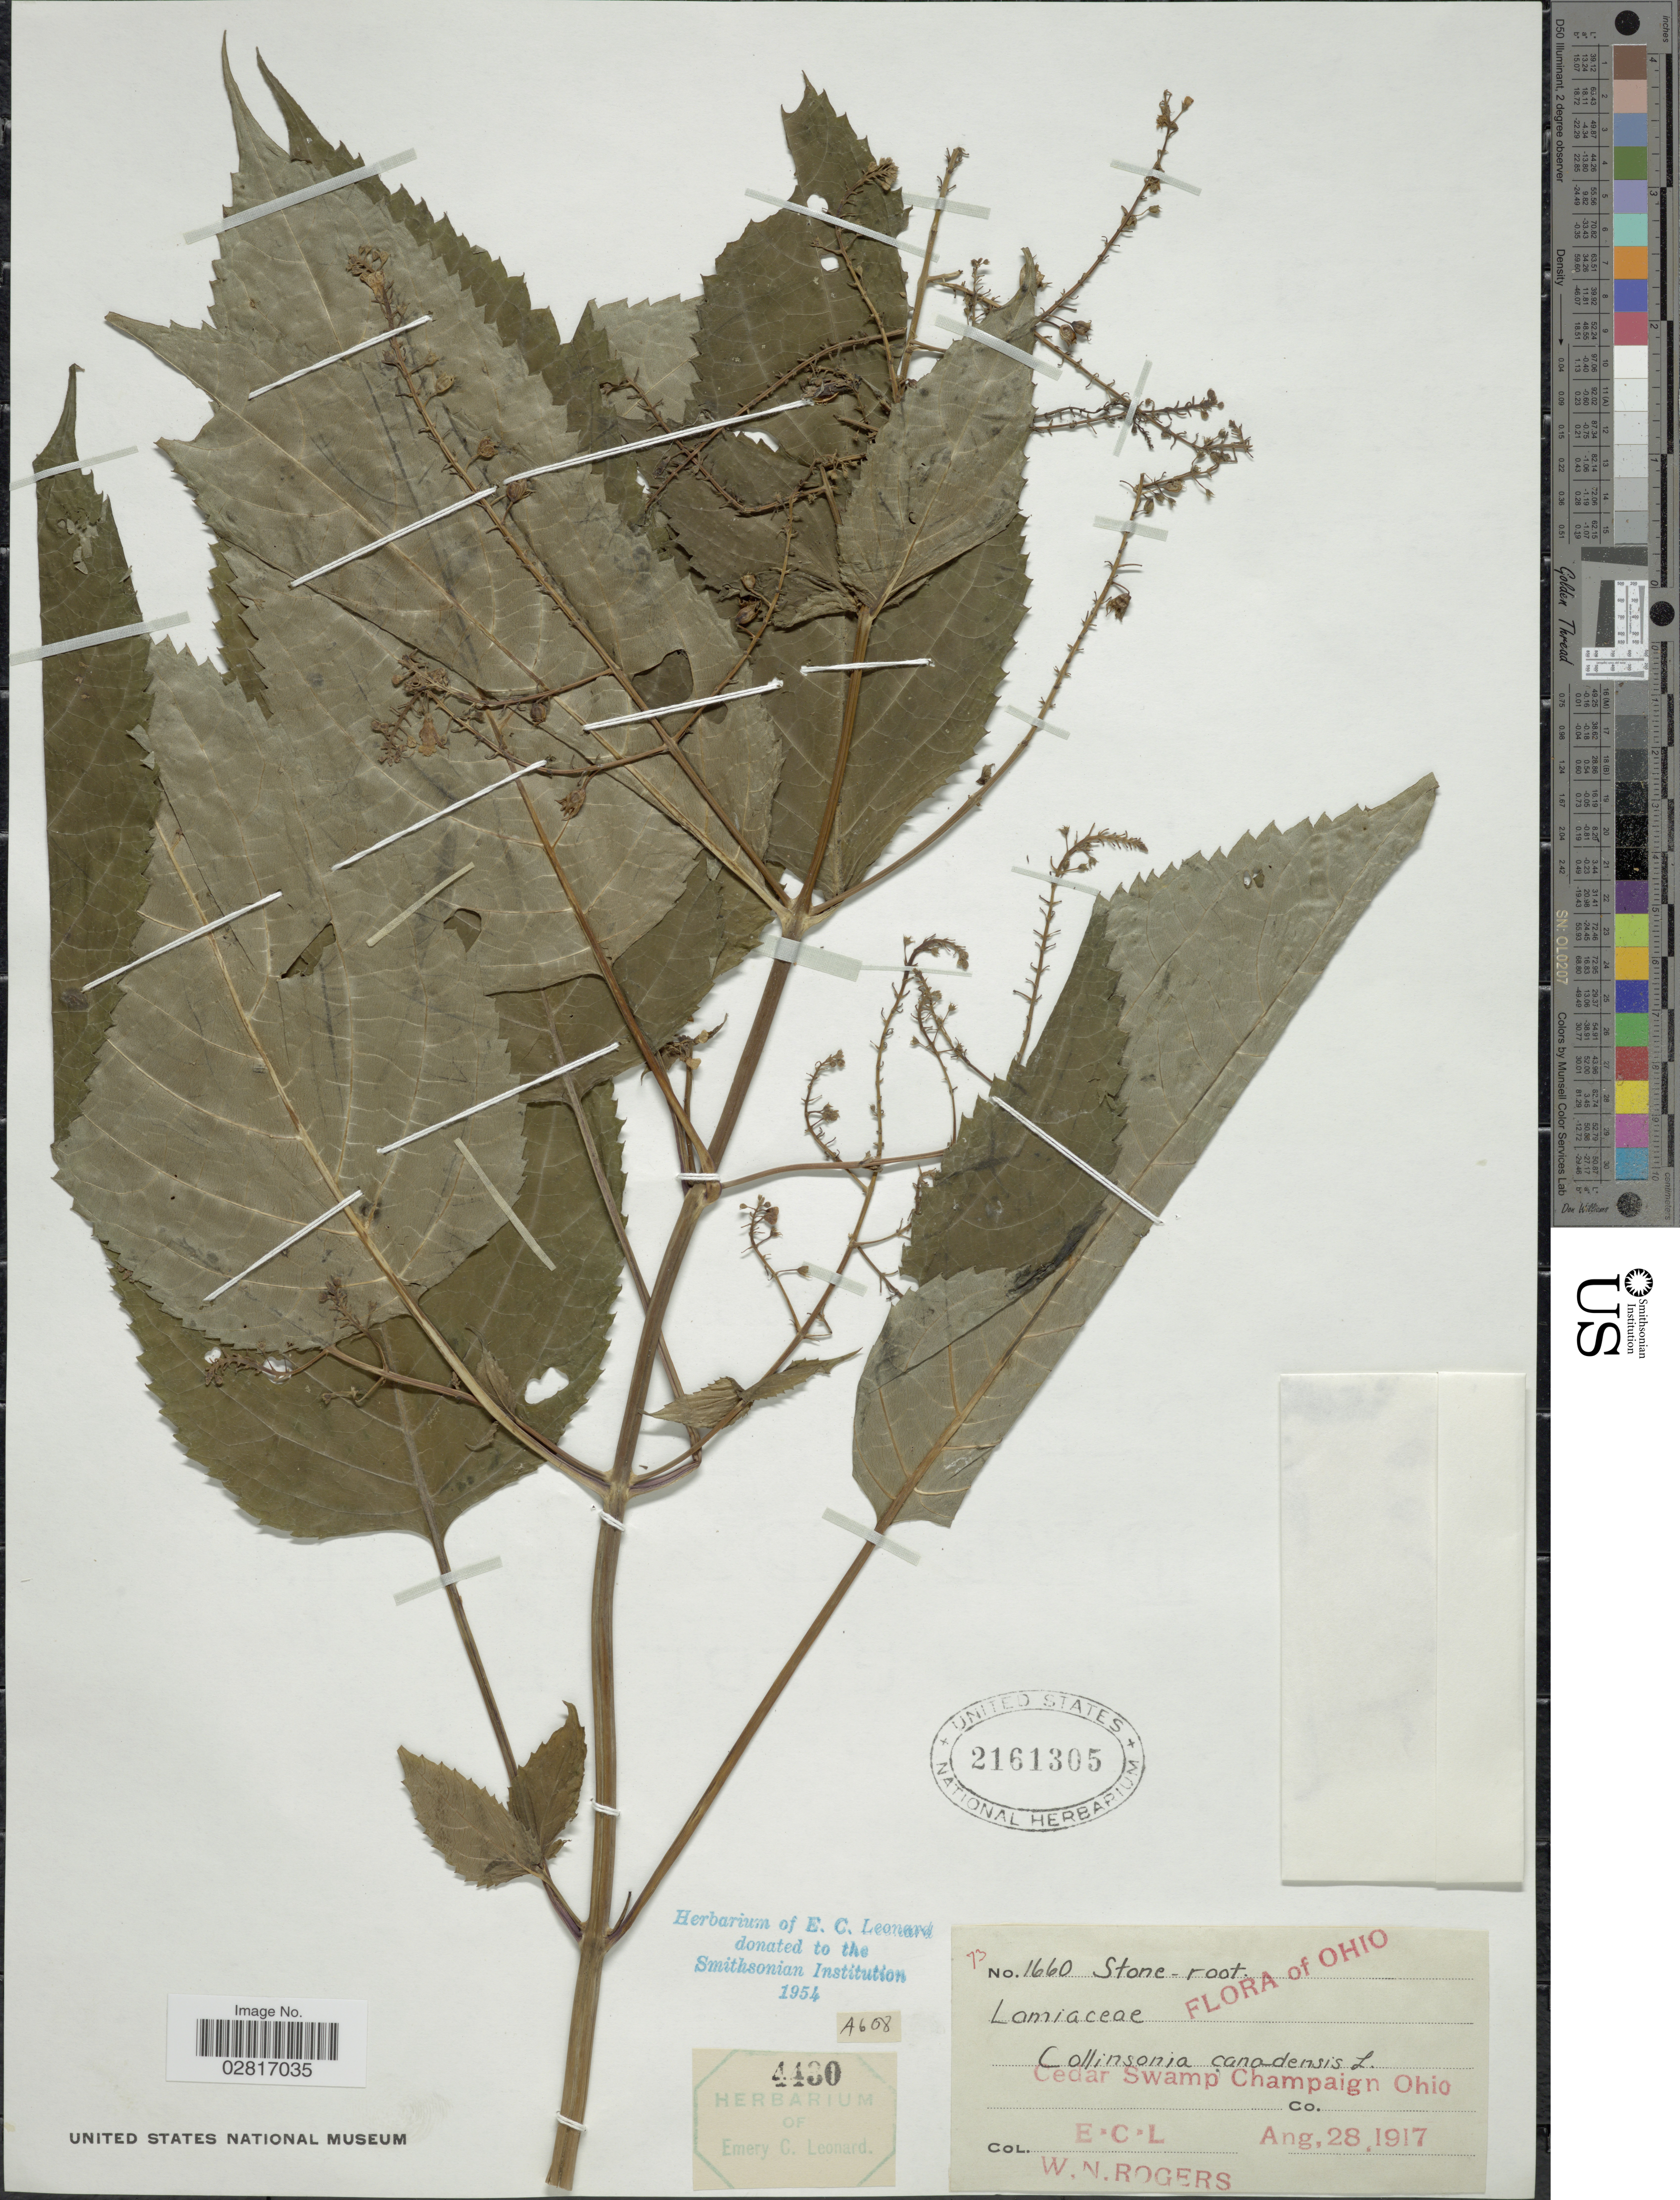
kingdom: Plantae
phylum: Tracheophyta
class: Magnoliopsida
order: Lamiales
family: Lamiaceae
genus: Collinsonia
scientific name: Collinsonia canadensis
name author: L.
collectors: E. C. Leonard & W. Rogers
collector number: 1660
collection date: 1917-08-28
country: United States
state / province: Ohio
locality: Cedar Swamp Champaign.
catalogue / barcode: US 2161305